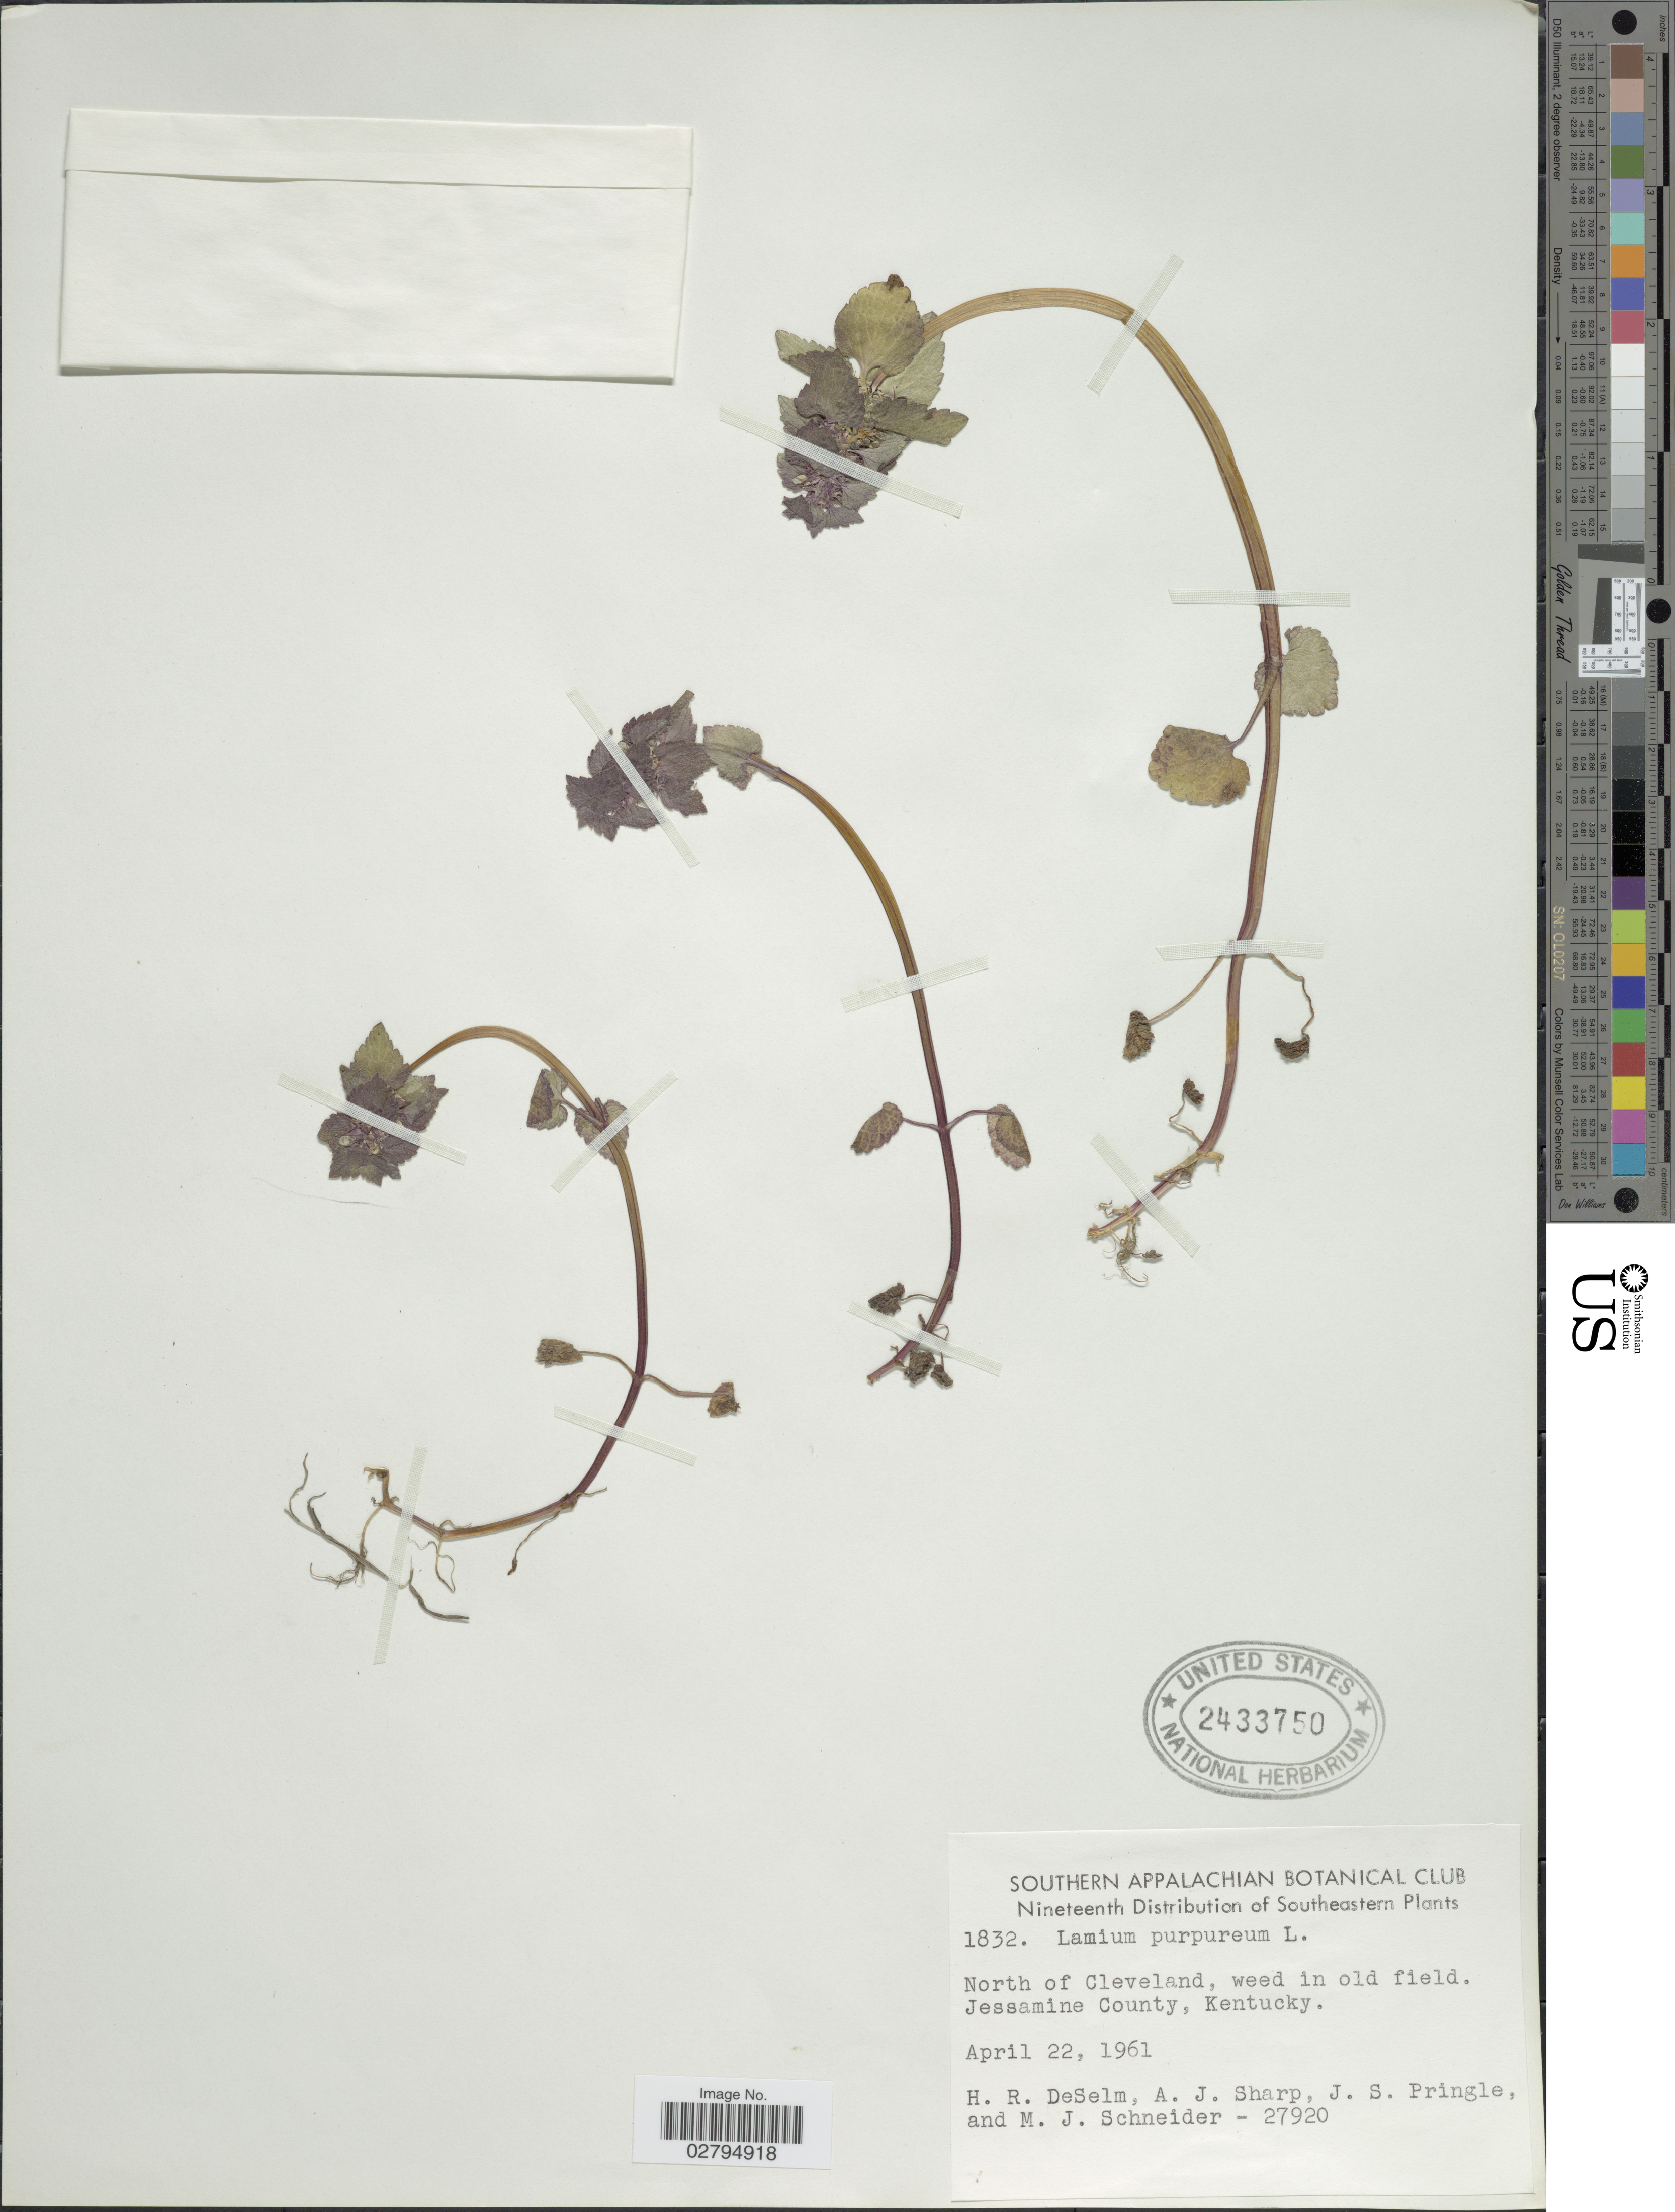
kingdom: Plantae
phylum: Tracheophyta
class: Magnoliopsida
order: Lamiales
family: Lamiaceae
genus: Lamium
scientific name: Lamium purpureum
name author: L.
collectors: H. De Selm, A. J. Sharp, J. S. Pringle & M. Schneider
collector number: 27920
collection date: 1961-04-22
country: United States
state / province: Kentucky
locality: Southeastern. North of Cleveland, weed in old field. Jessamine County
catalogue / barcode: US 2433750